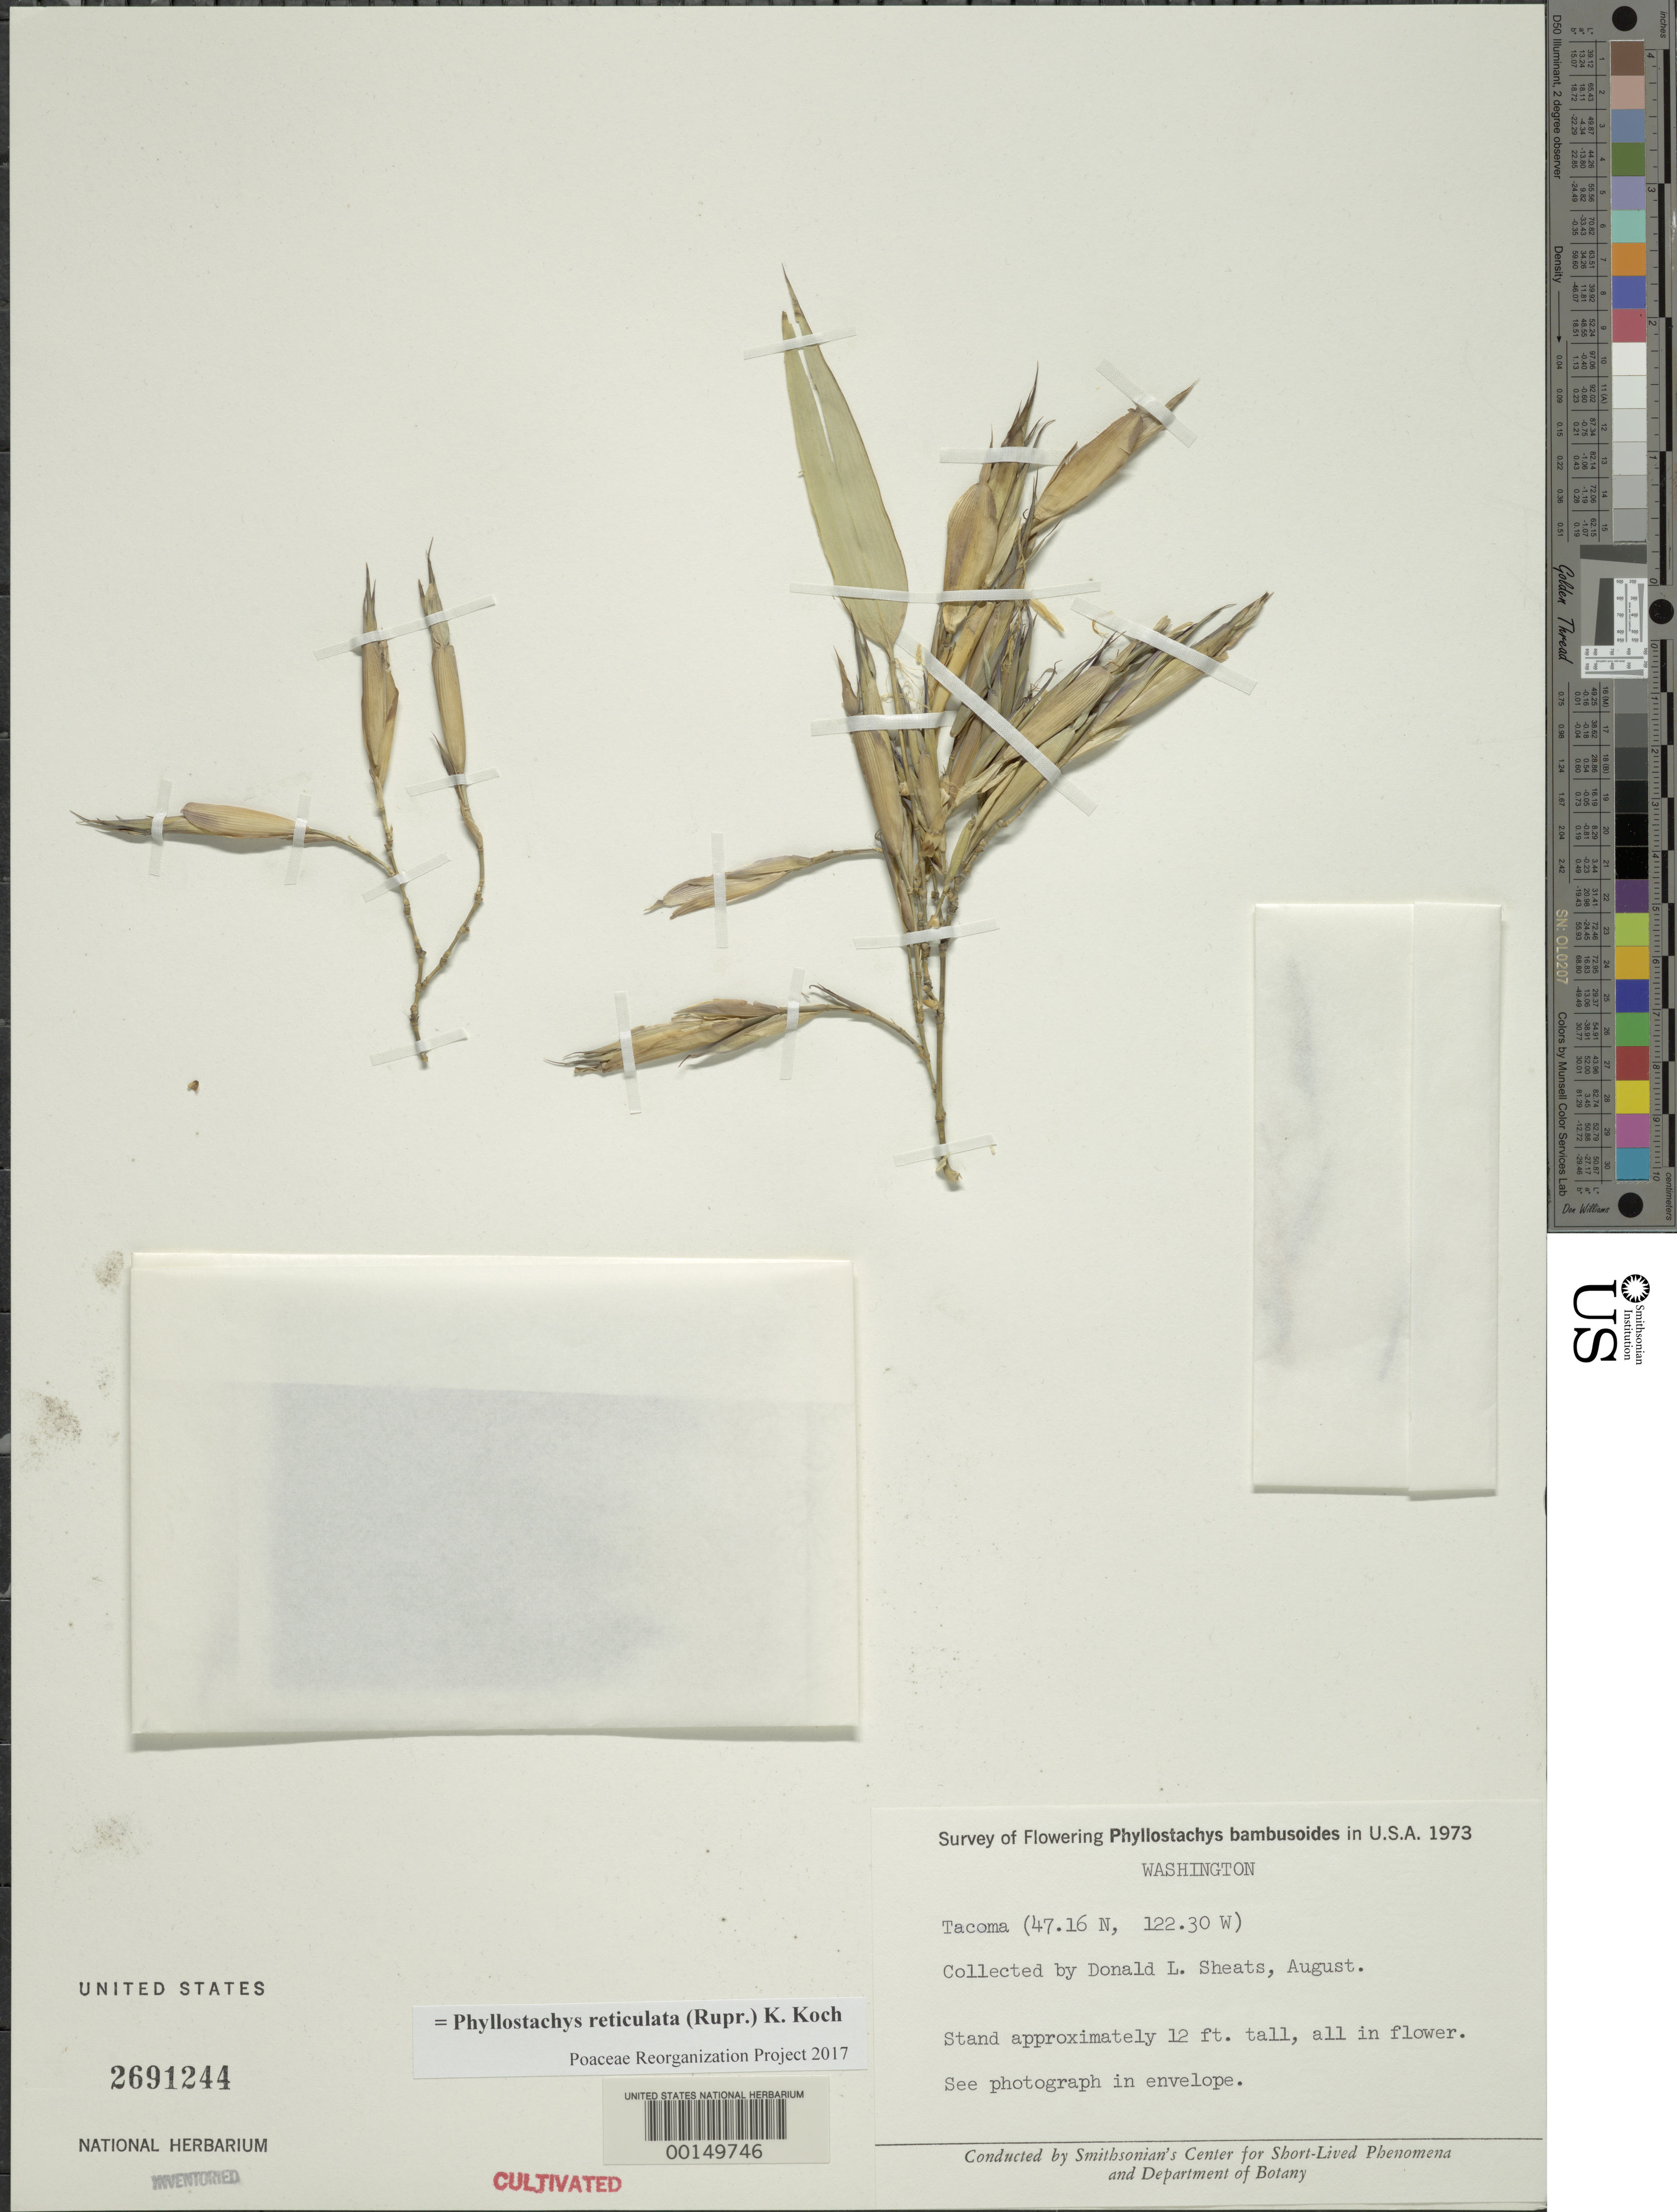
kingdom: Plantae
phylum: Tracheophyta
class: Liliopsida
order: Poales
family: Poaceae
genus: Phyllostachys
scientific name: Phyllostachys reticulata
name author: (Rupr.) K. Koch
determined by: Poaceae Reorganization Project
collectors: D. Sheats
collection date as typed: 1973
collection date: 1973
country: United States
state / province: Washington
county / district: Pierce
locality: Tacoma, lat. 47 16'n: long. 122 03'w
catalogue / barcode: US 2691244